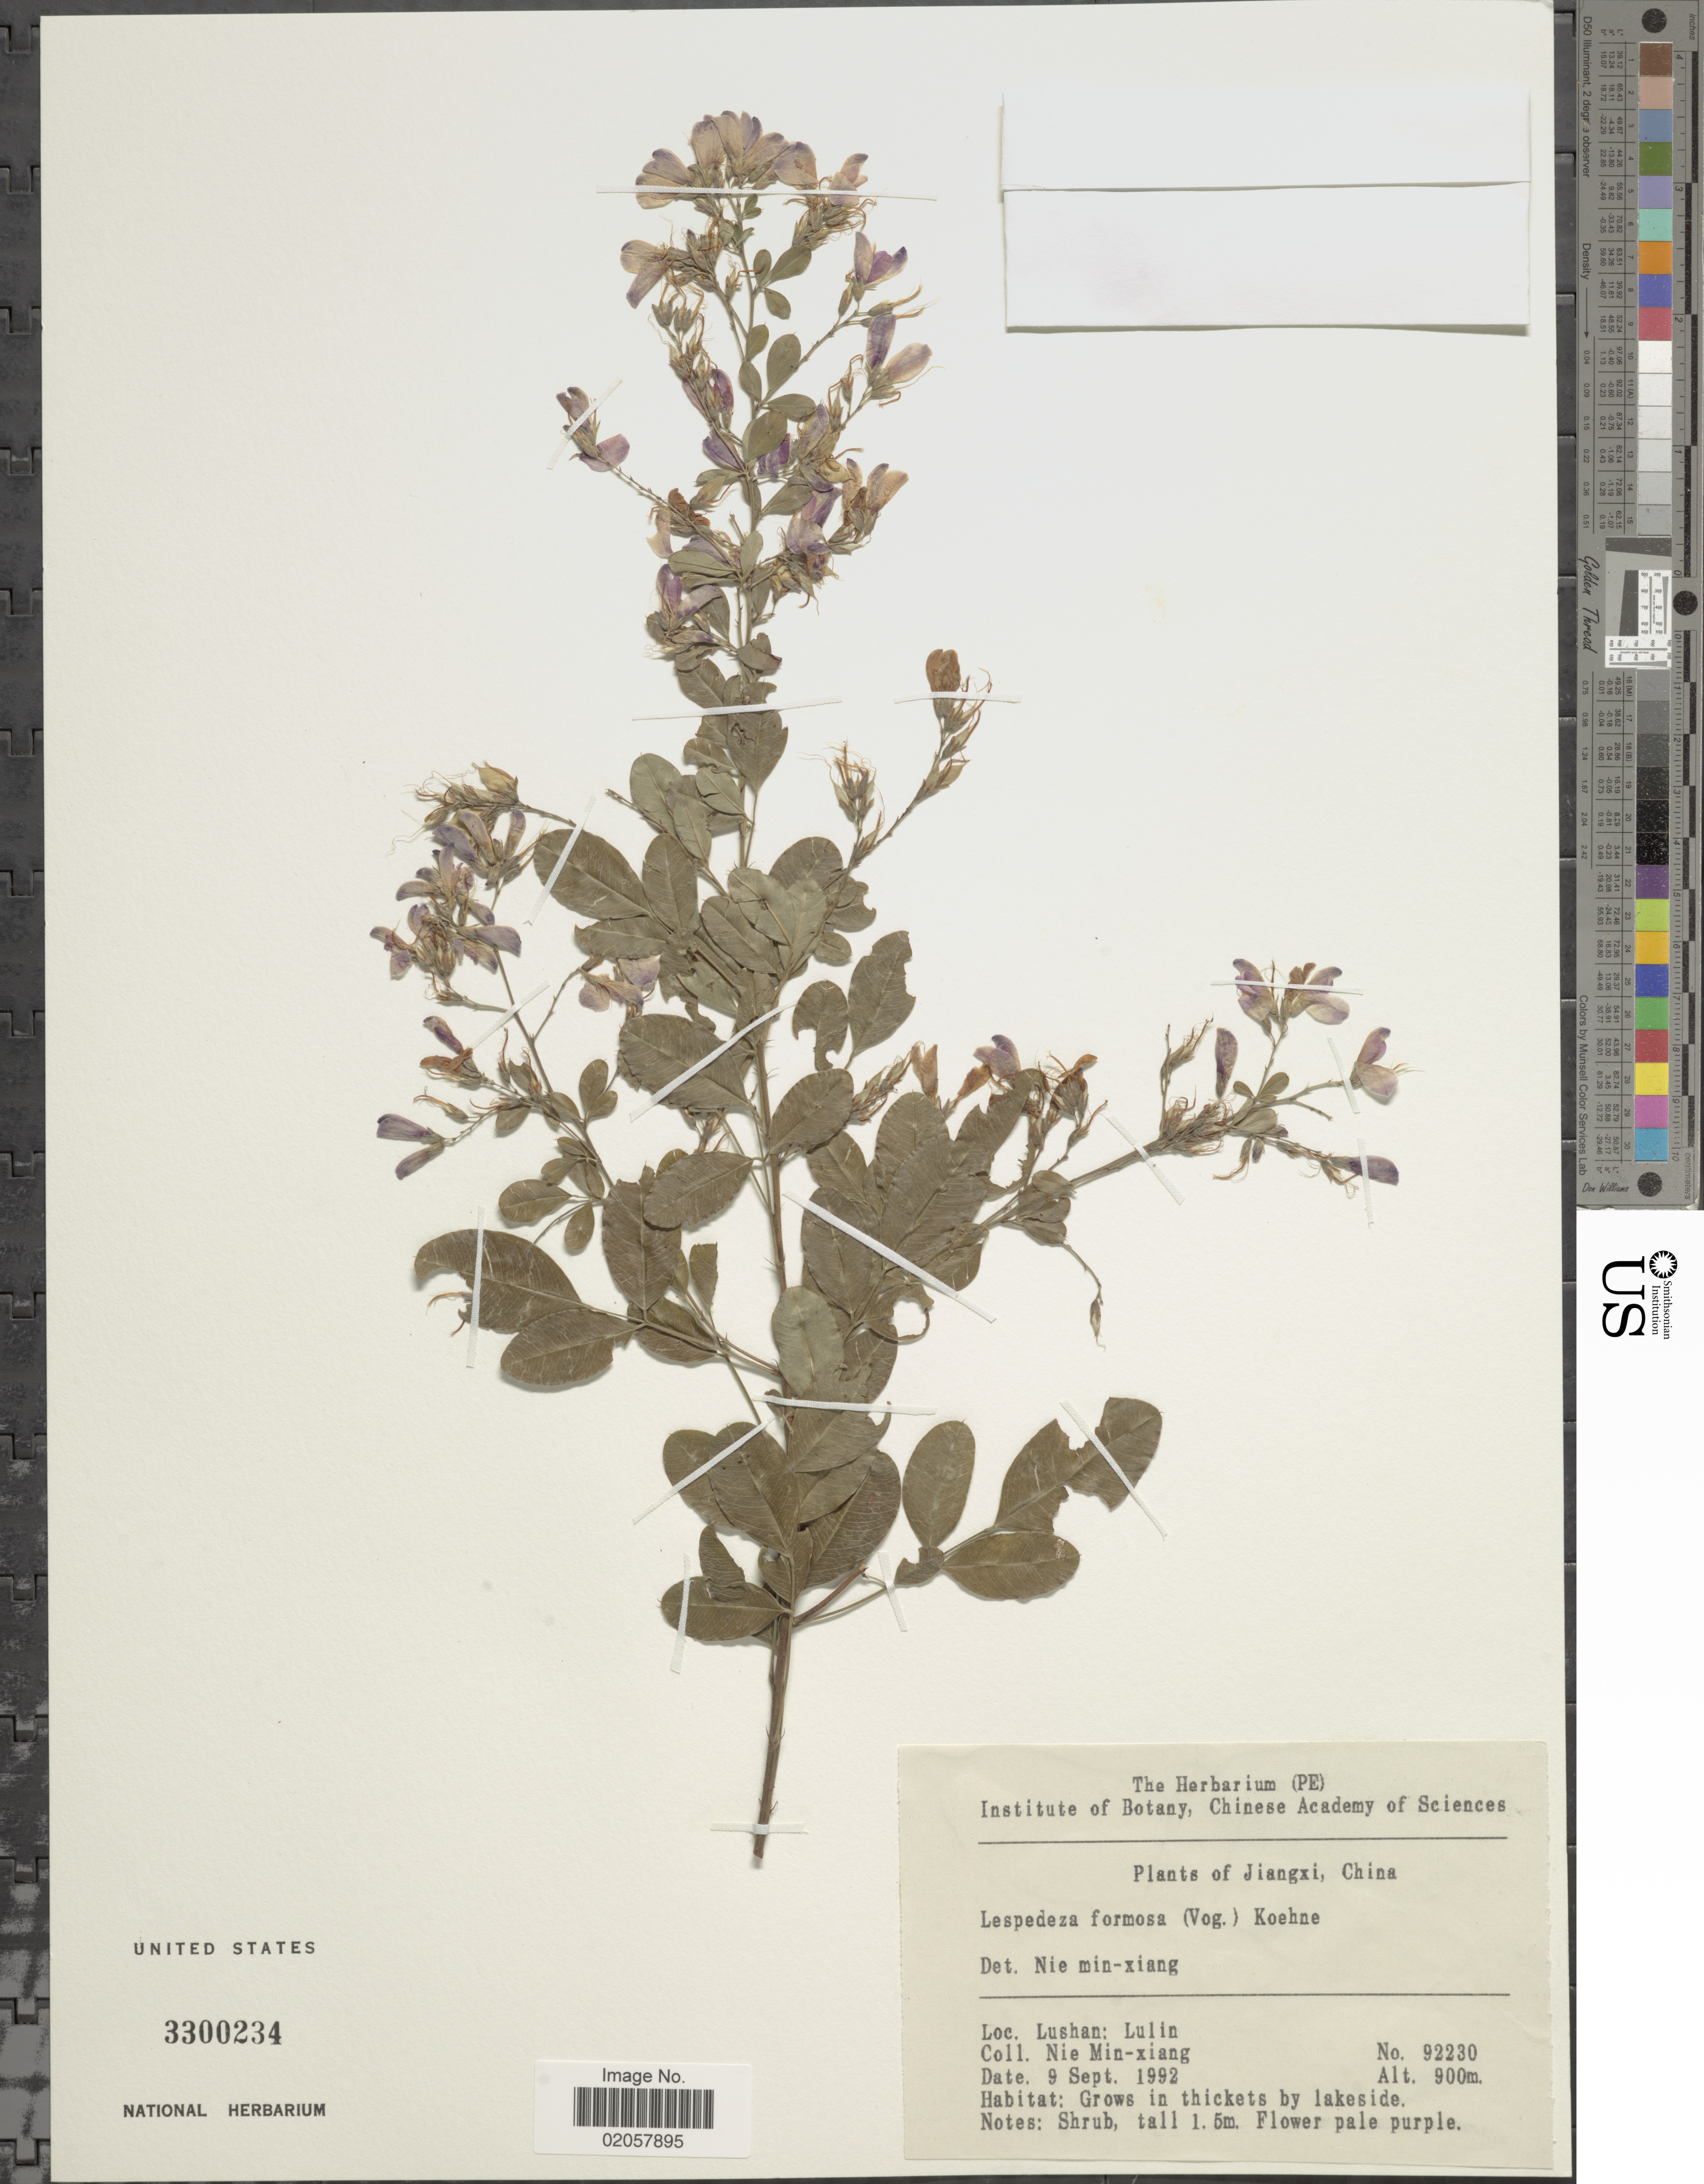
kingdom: Plantae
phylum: Tracheophyta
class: Magnoliopsida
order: Fabales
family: Fabaceae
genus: Lespedeza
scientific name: Lespedeza formosa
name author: (Vogel) Koehne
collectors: M. Nie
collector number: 92230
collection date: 1922-09-09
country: China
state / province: Jiangsu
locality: Jiangxi, Lushan: Lulin, grows in thcikets by lakeside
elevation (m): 900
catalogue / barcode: US 3300234